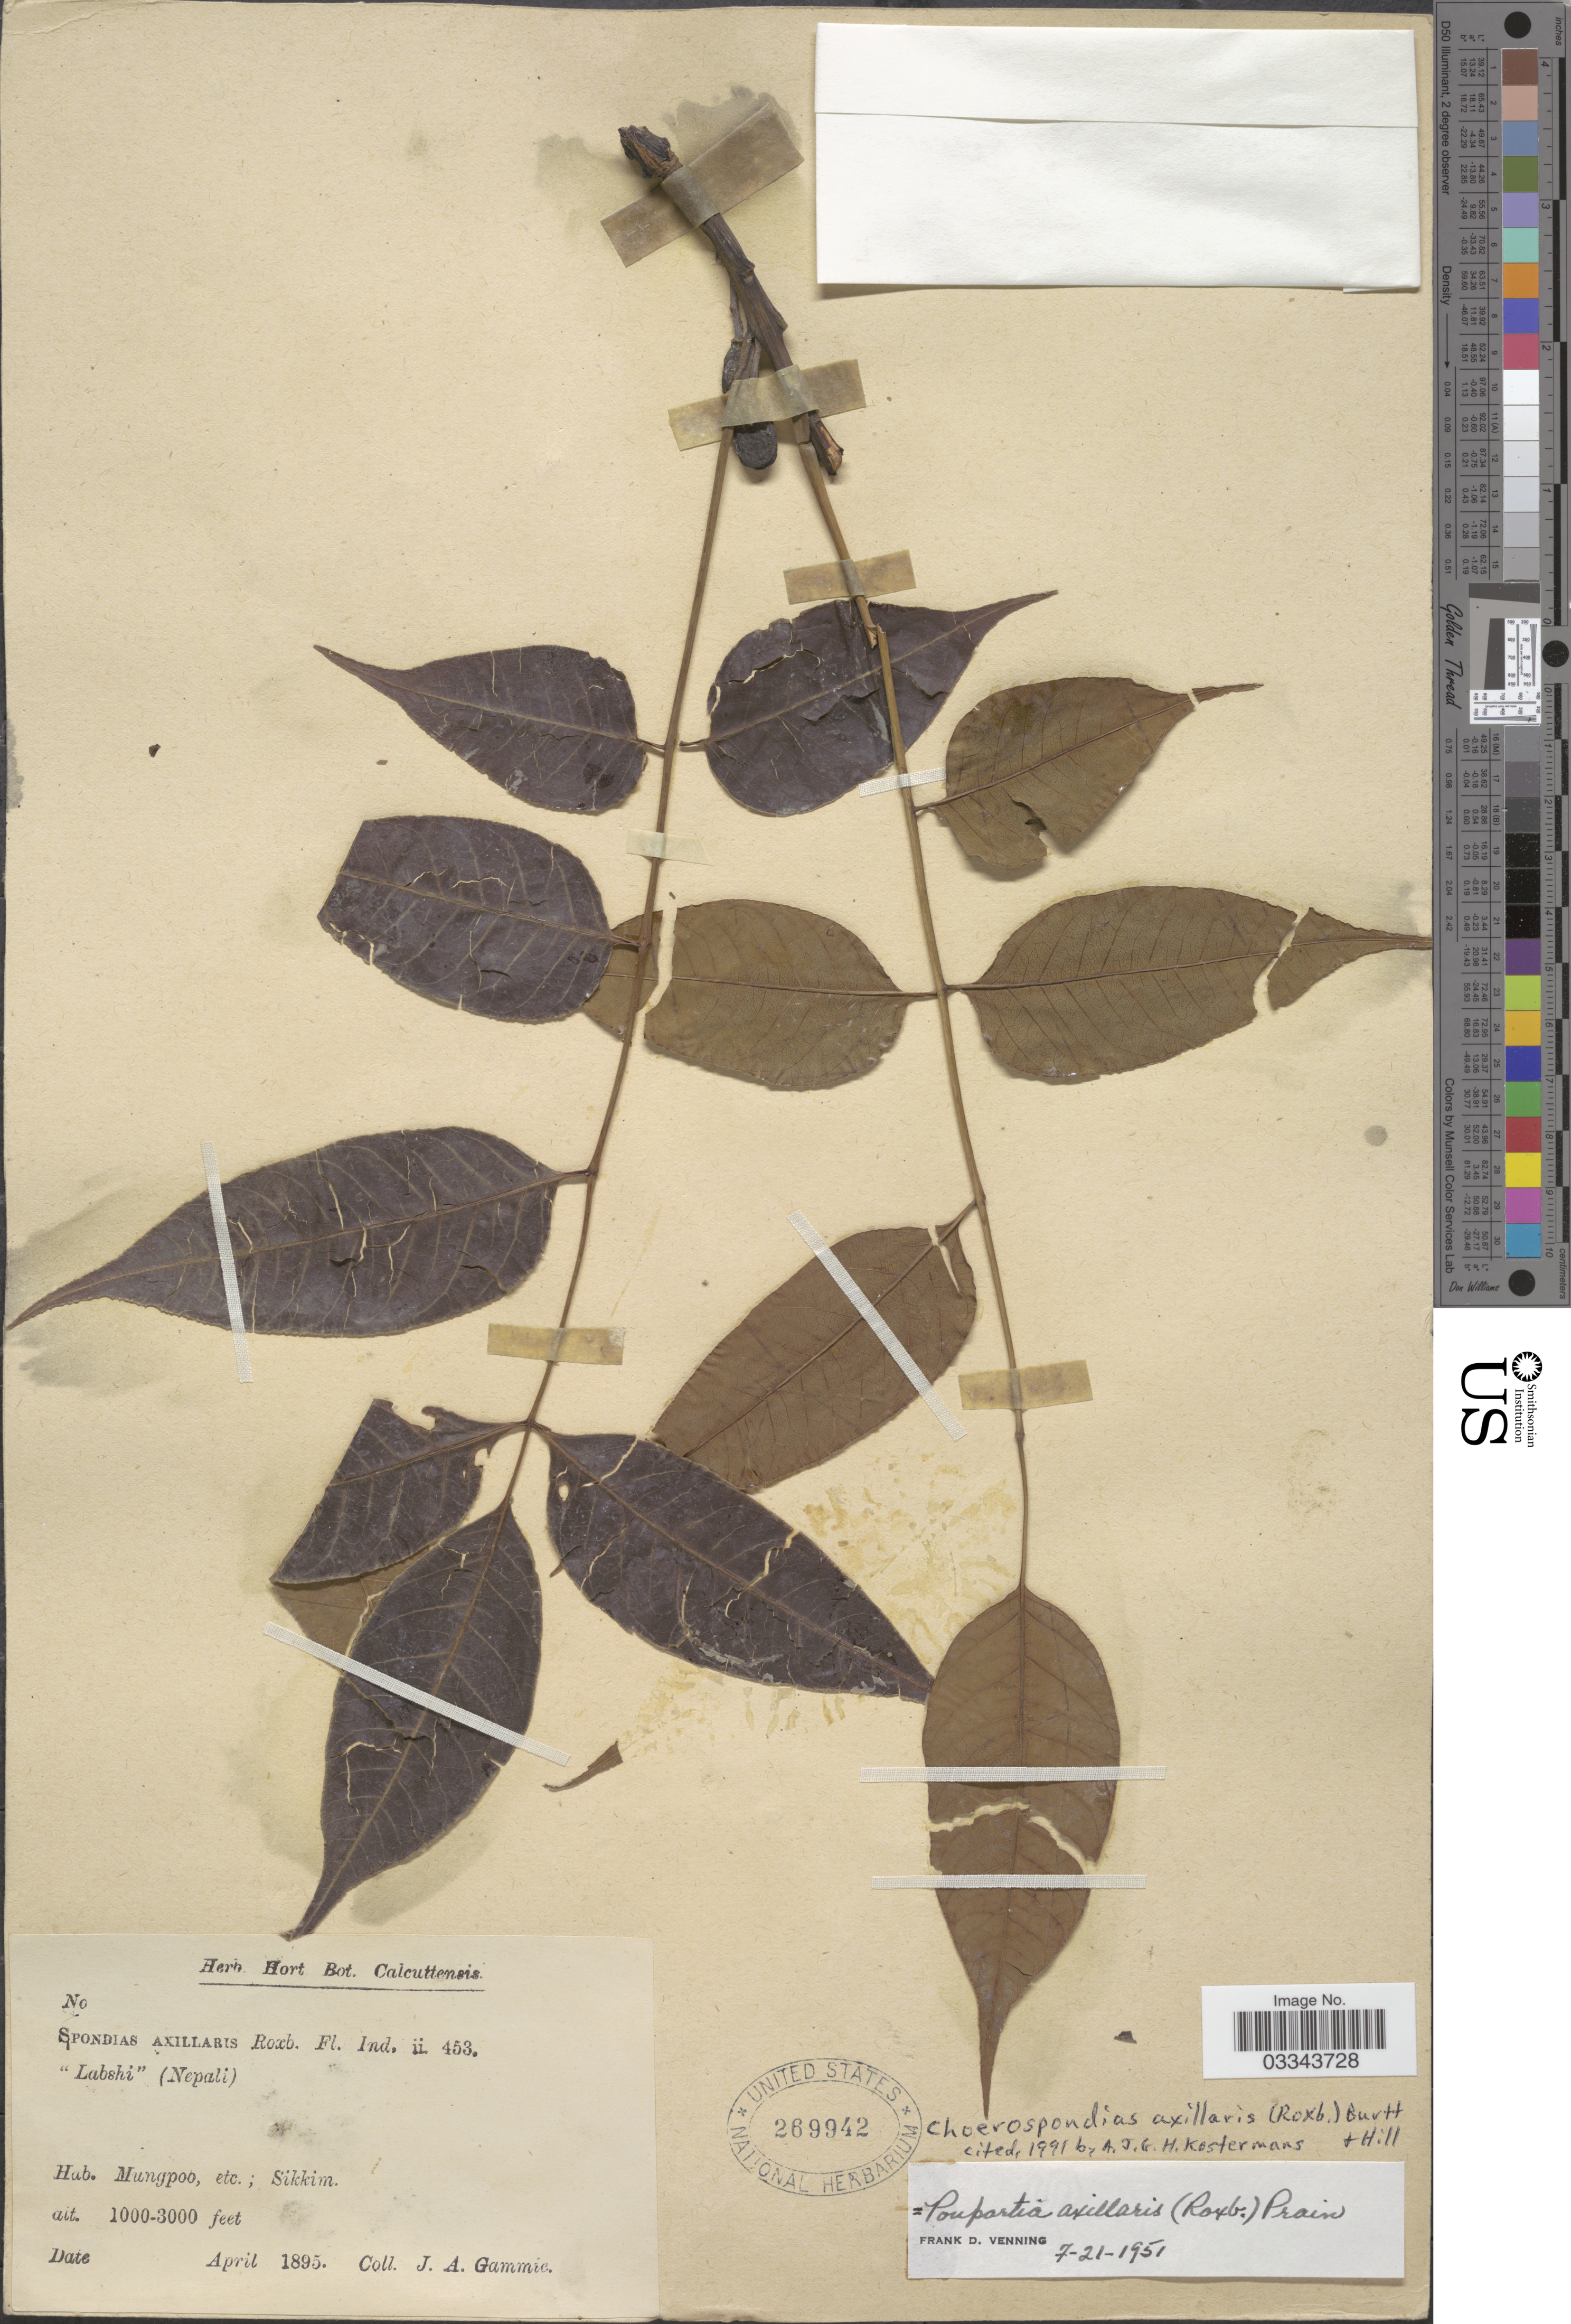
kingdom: Plantae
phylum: Tracheophyta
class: Magnoliopsida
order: Sapindales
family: Anacardiaceae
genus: Choerospondias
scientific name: Choerospondias axillaris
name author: (Roxb.) B.L. Burtt & A.W. Hill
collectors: J. Gammie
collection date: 1895-04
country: India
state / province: Sikkim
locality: Mungpoo, etc.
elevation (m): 305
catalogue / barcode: US 269942